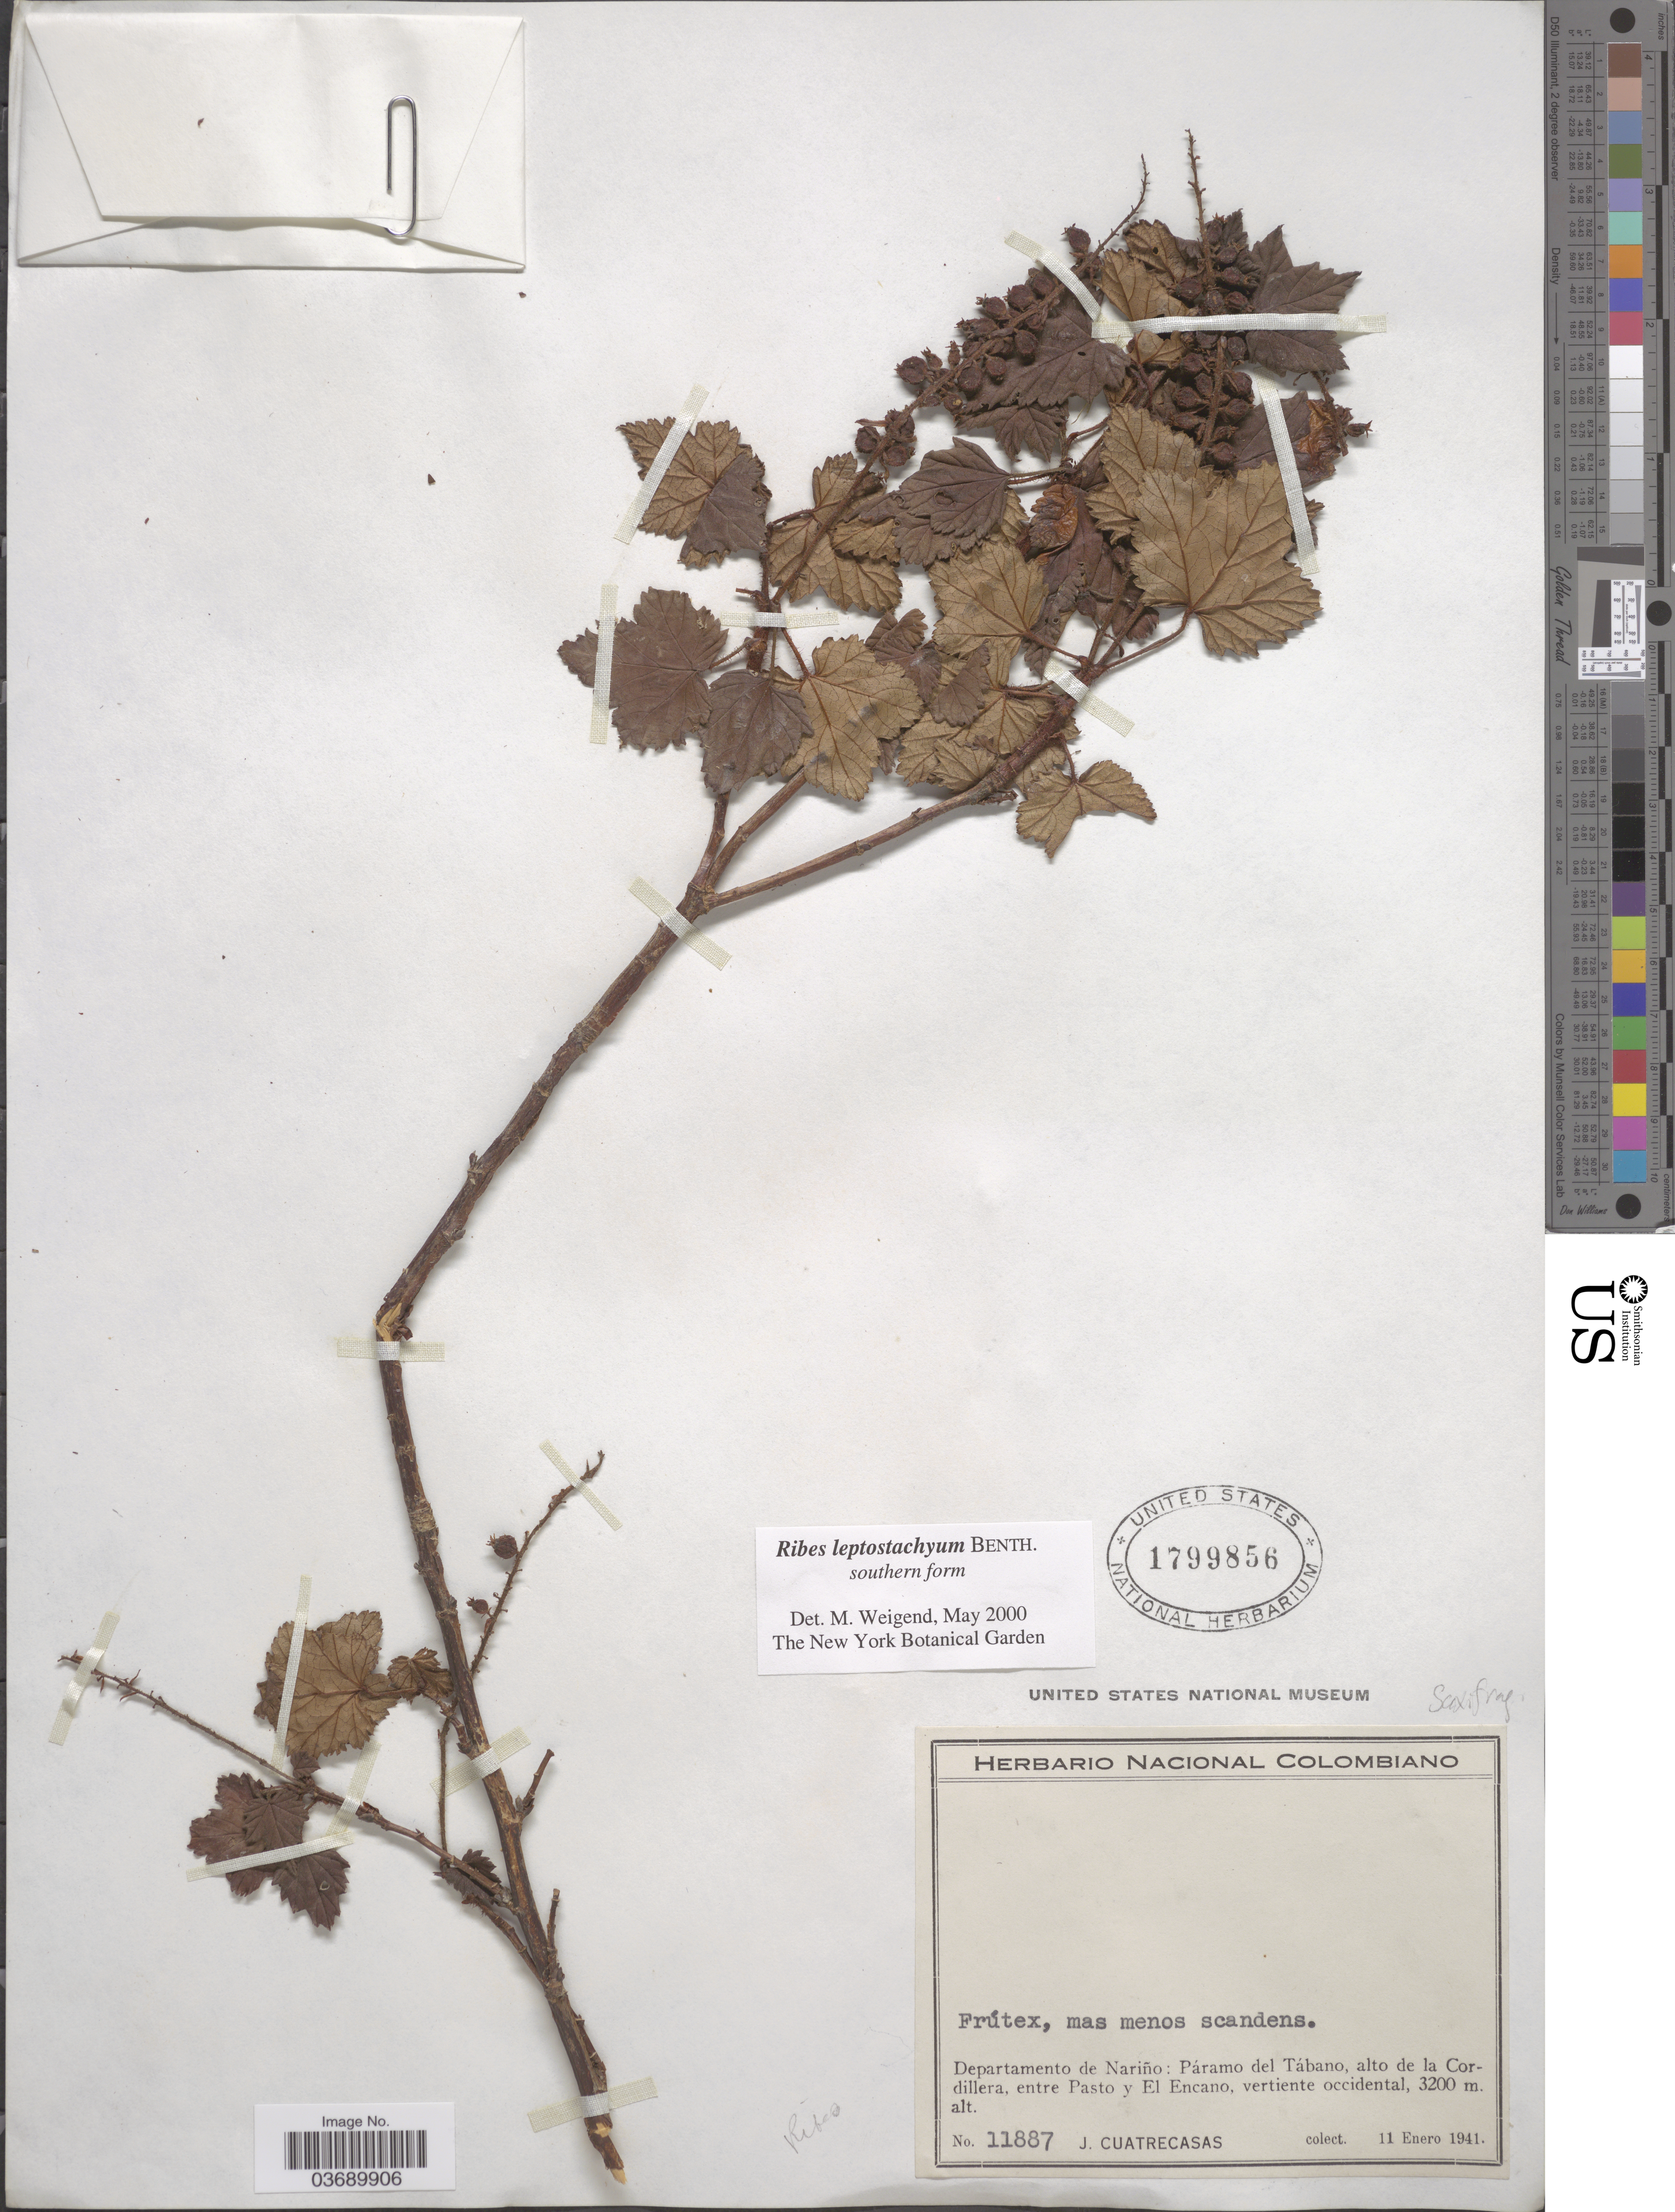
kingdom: Plantae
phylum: Tracheophyta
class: Magnoliopsida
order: Saxifragales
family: Grossulariaceae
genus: Ribes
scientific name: Ribes leptostachyum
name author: Decne.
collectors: J. Cuatrecasas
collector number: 11887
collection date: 1941-01-11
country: Colombia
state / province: Nariño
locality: Departamento de Nariño: Páramo del Tábano, alto de la Cordillera, entre Pasto y El Encano, vertiente occidental.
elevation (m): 3200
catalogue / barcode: US 1799856